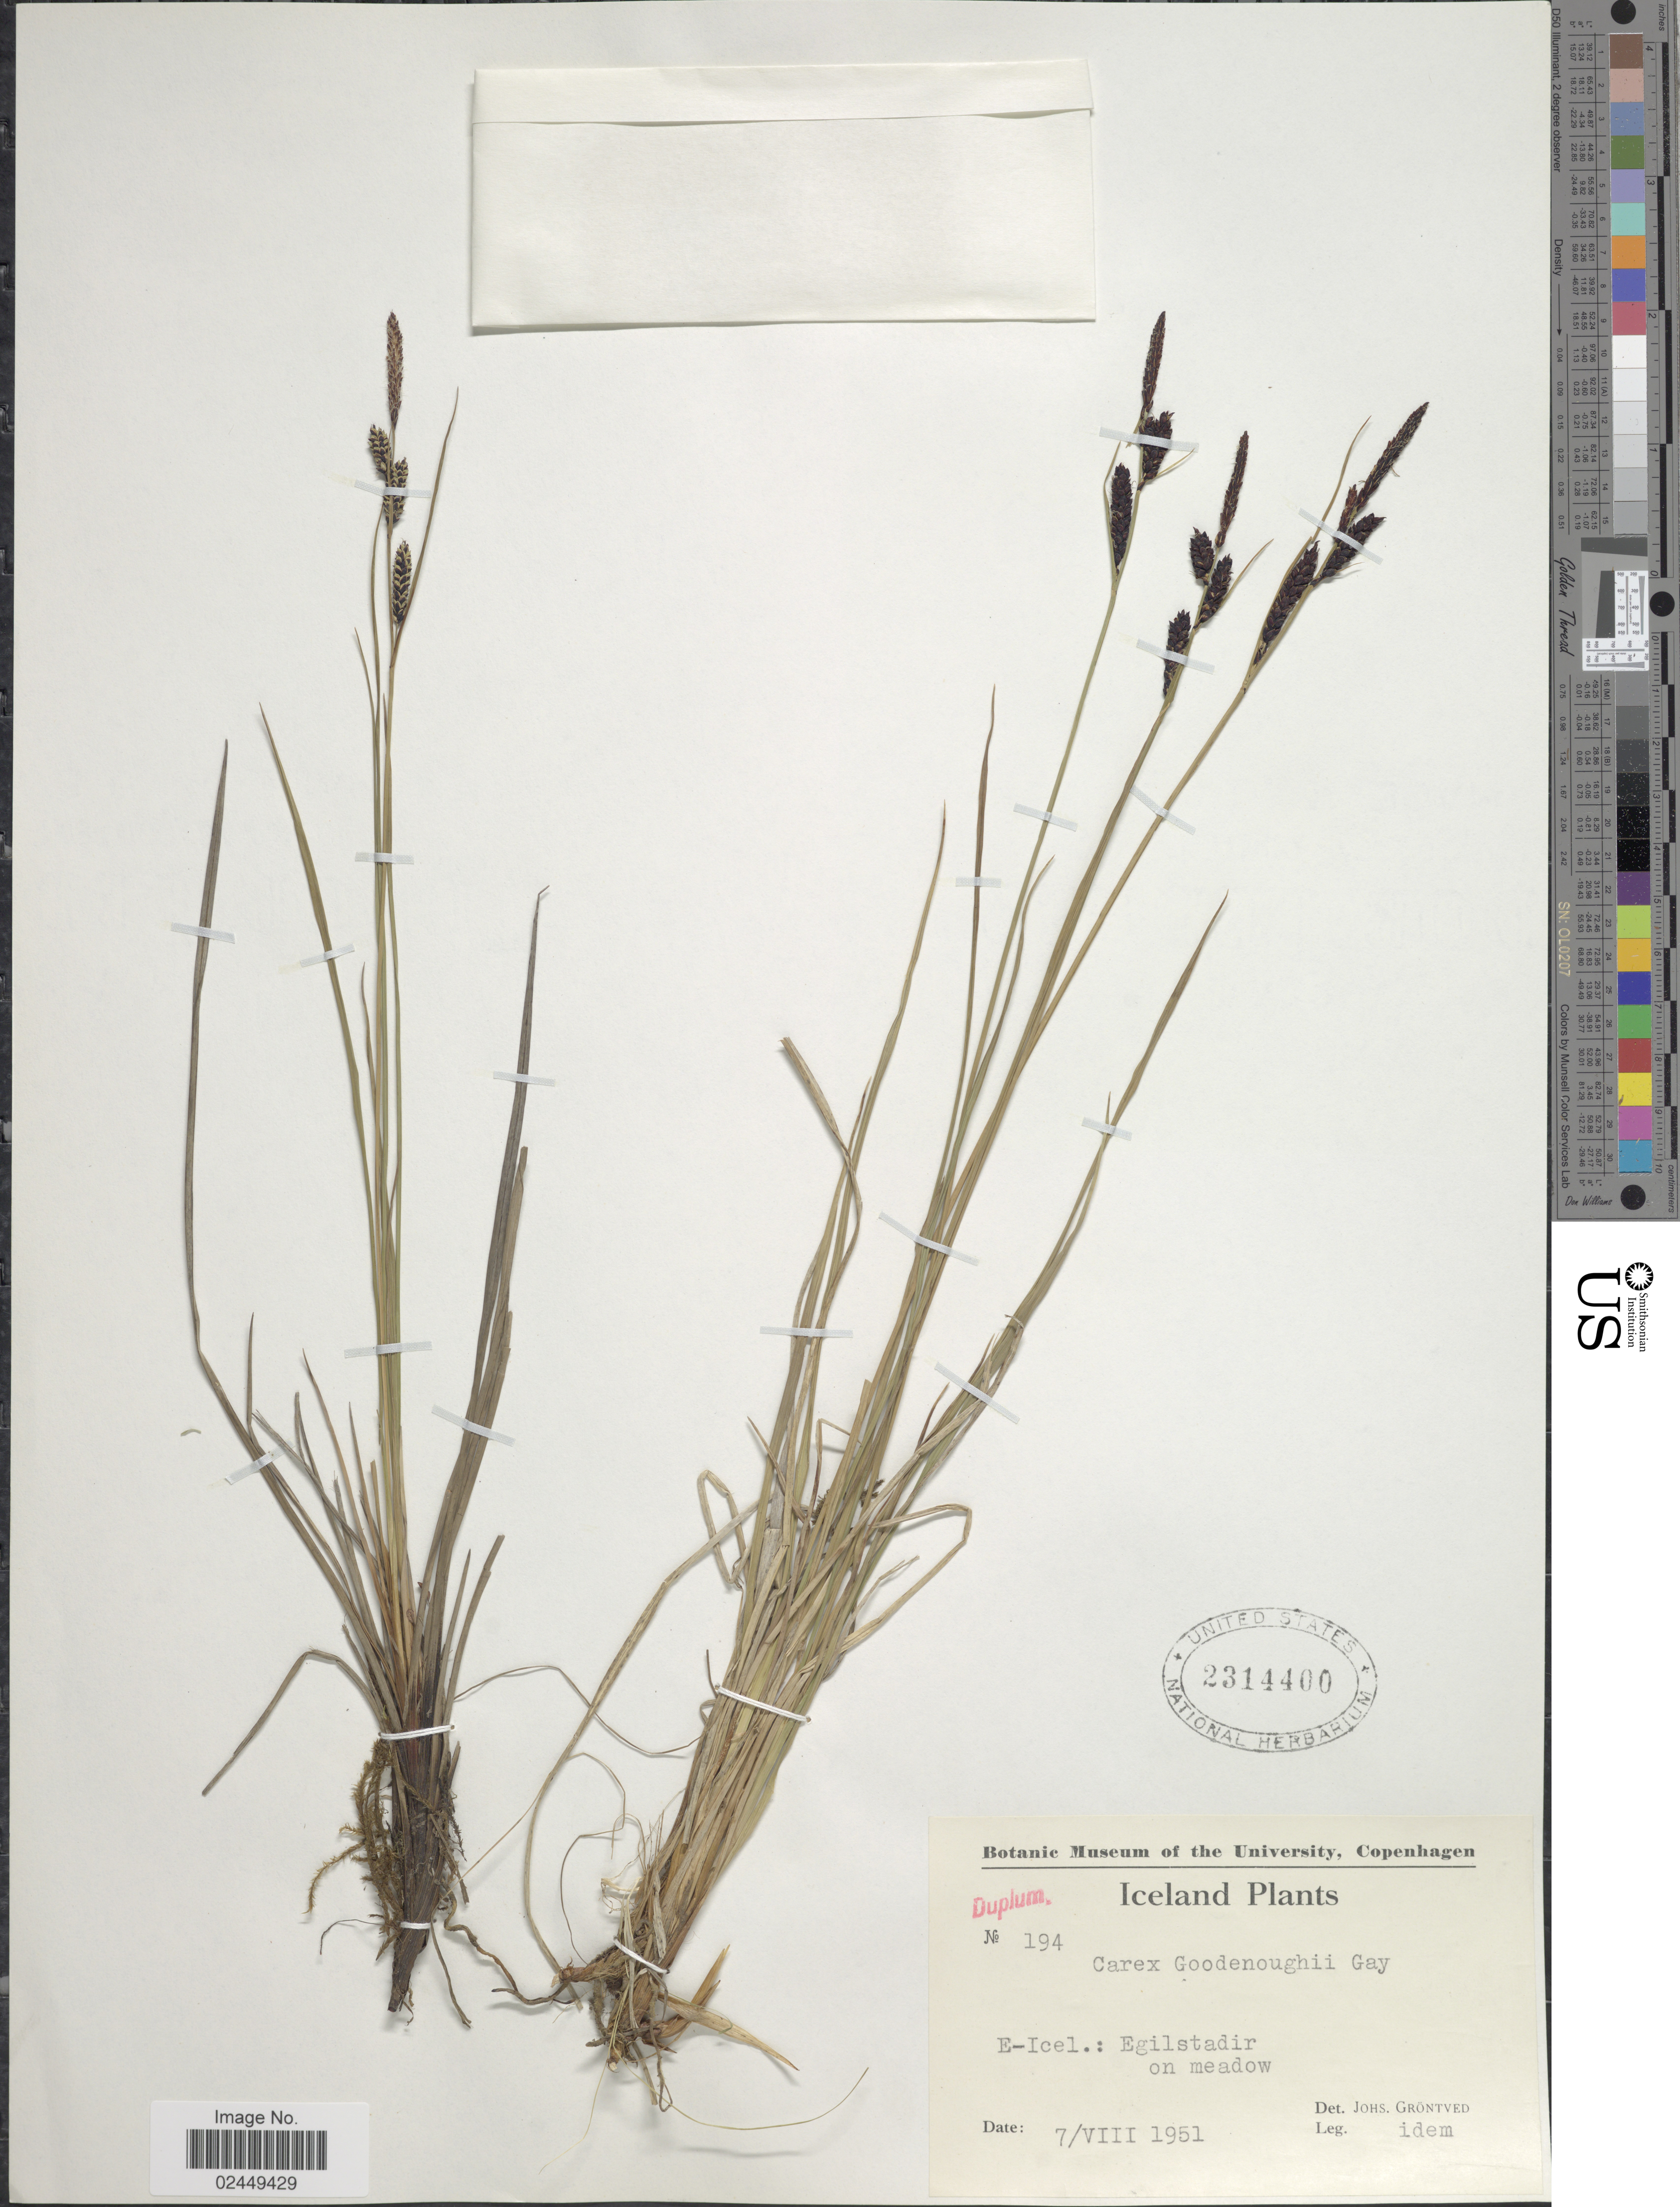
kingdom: Plantae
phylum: Tracheophyta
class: Liliopsida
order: Poales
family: Cyperaceae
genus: Carex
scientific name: Carex nigra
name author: (L.) Reichard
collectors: J. Gröntved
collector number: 194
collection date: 1951-08-07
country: Iceland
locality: E-Icel.: Egistadir on meadow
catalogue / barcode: US 2314400